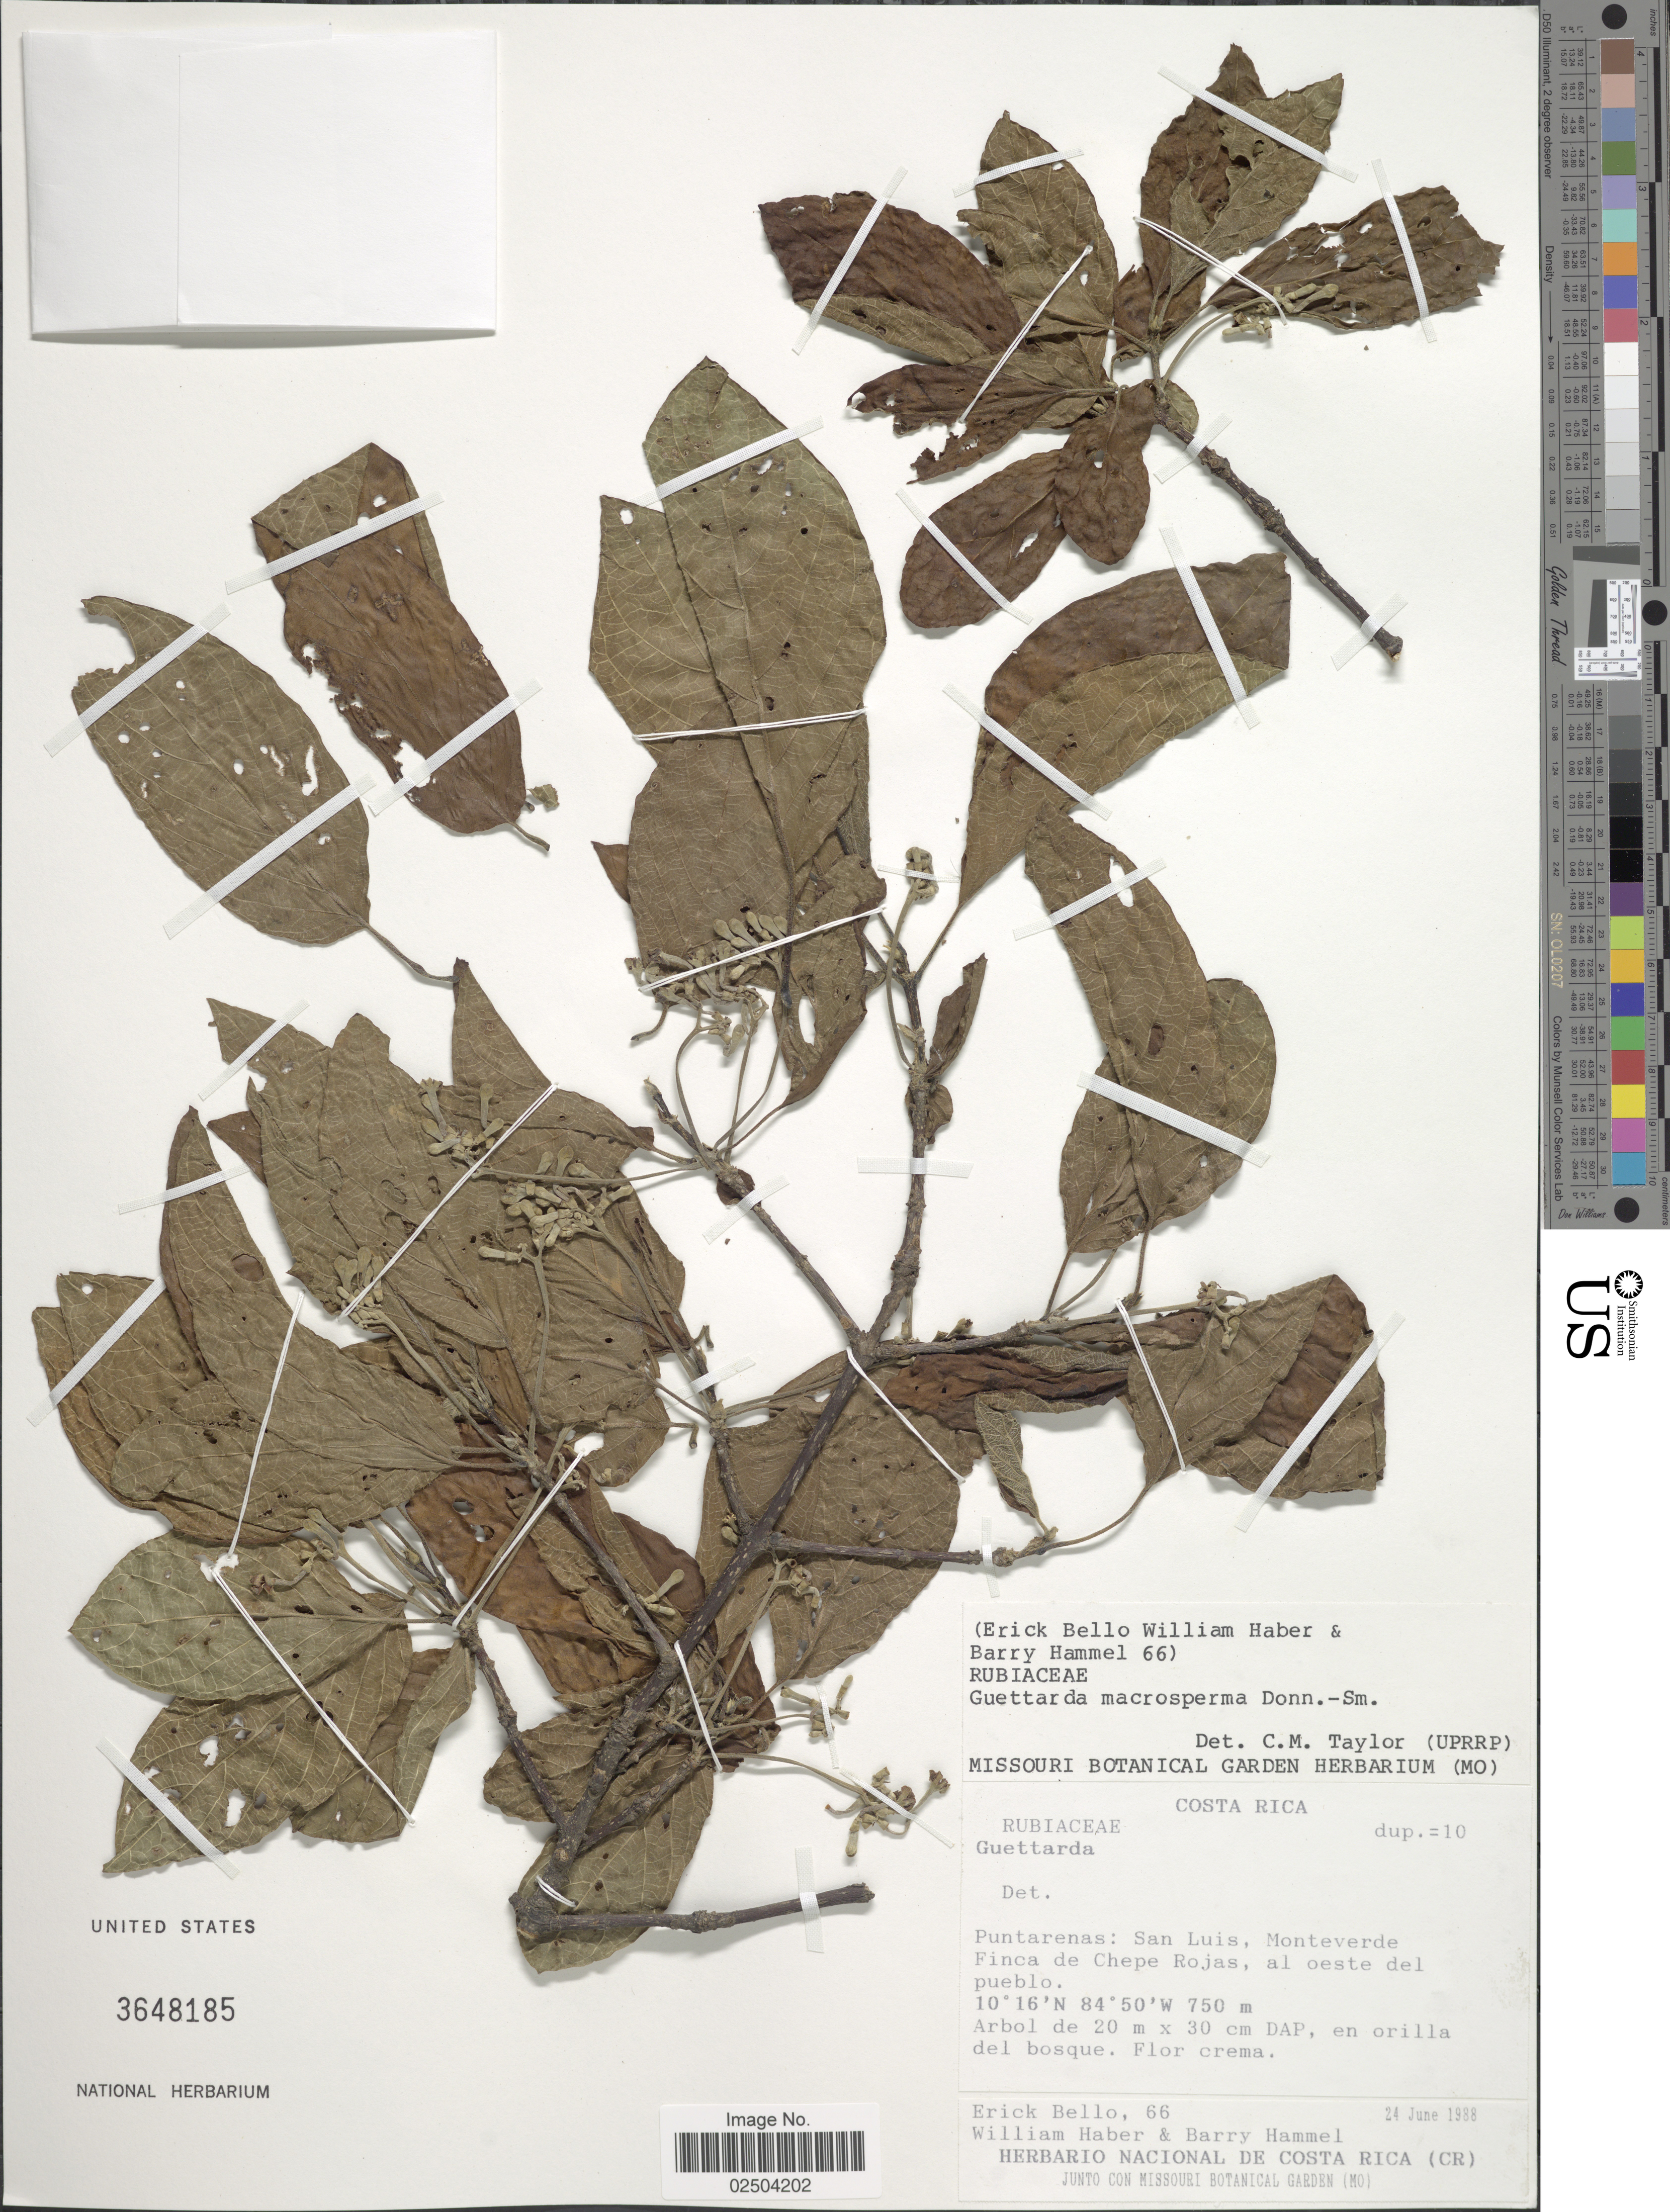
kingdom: Plantae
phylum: Tracheophyta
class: Magnoliopsida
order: Gentianales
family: Rubiaceae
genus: Guettarda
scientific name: Guettarda macrosperma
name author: Donn. Sm.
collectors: E. Bello C., W. Haber & B. Hammel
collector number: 66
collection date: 1988-06-24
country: Costa Rica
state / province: Puntarenas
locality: San Luis, Monteverde Finca de Chepe Rojas, al oeste del pueblo.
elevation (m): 750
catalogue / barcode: US 3648185